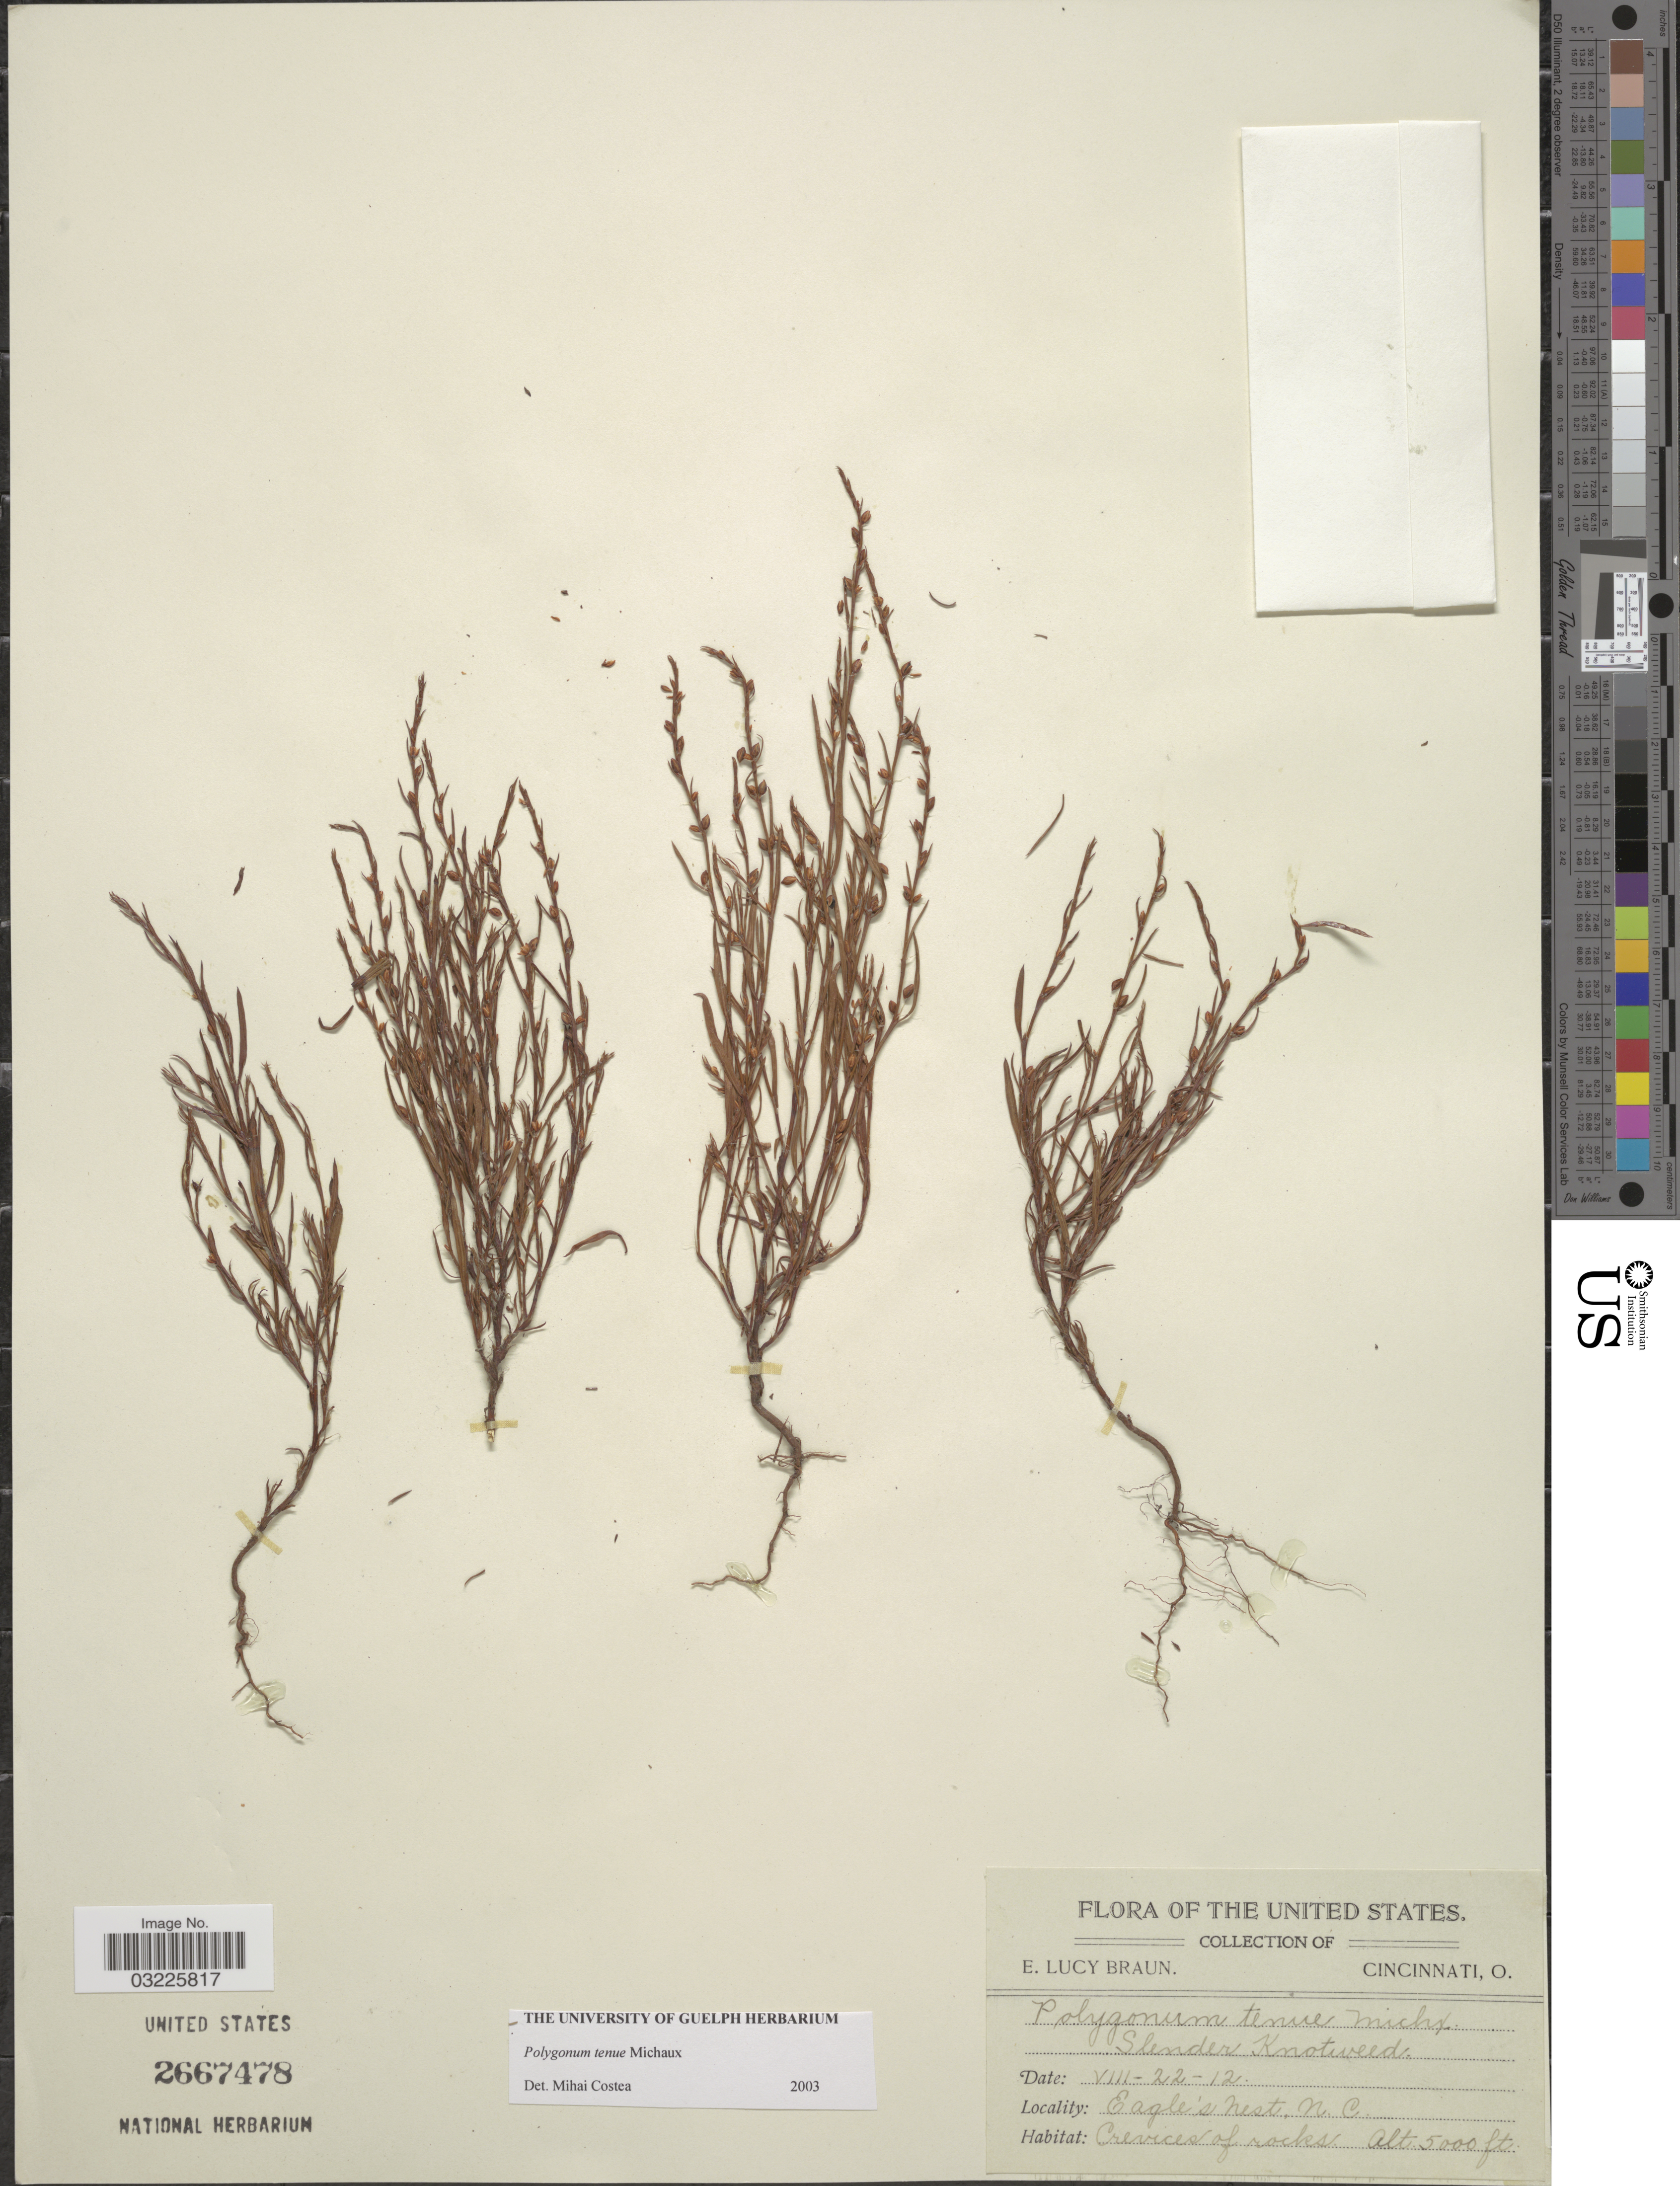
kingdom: Plantae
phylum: Tracheophyta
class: Magnoliopsida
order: Caryophyllales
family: Polygonaceae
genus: Polygonum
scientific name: Polygonum tenue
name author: F. Michx.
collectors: E. L. Braun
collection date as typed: Transcribed d/m/y: 22/8/12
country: United States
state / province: North Carolina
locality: Eagle's Nest.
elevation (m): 1524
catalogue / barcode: US 2667478